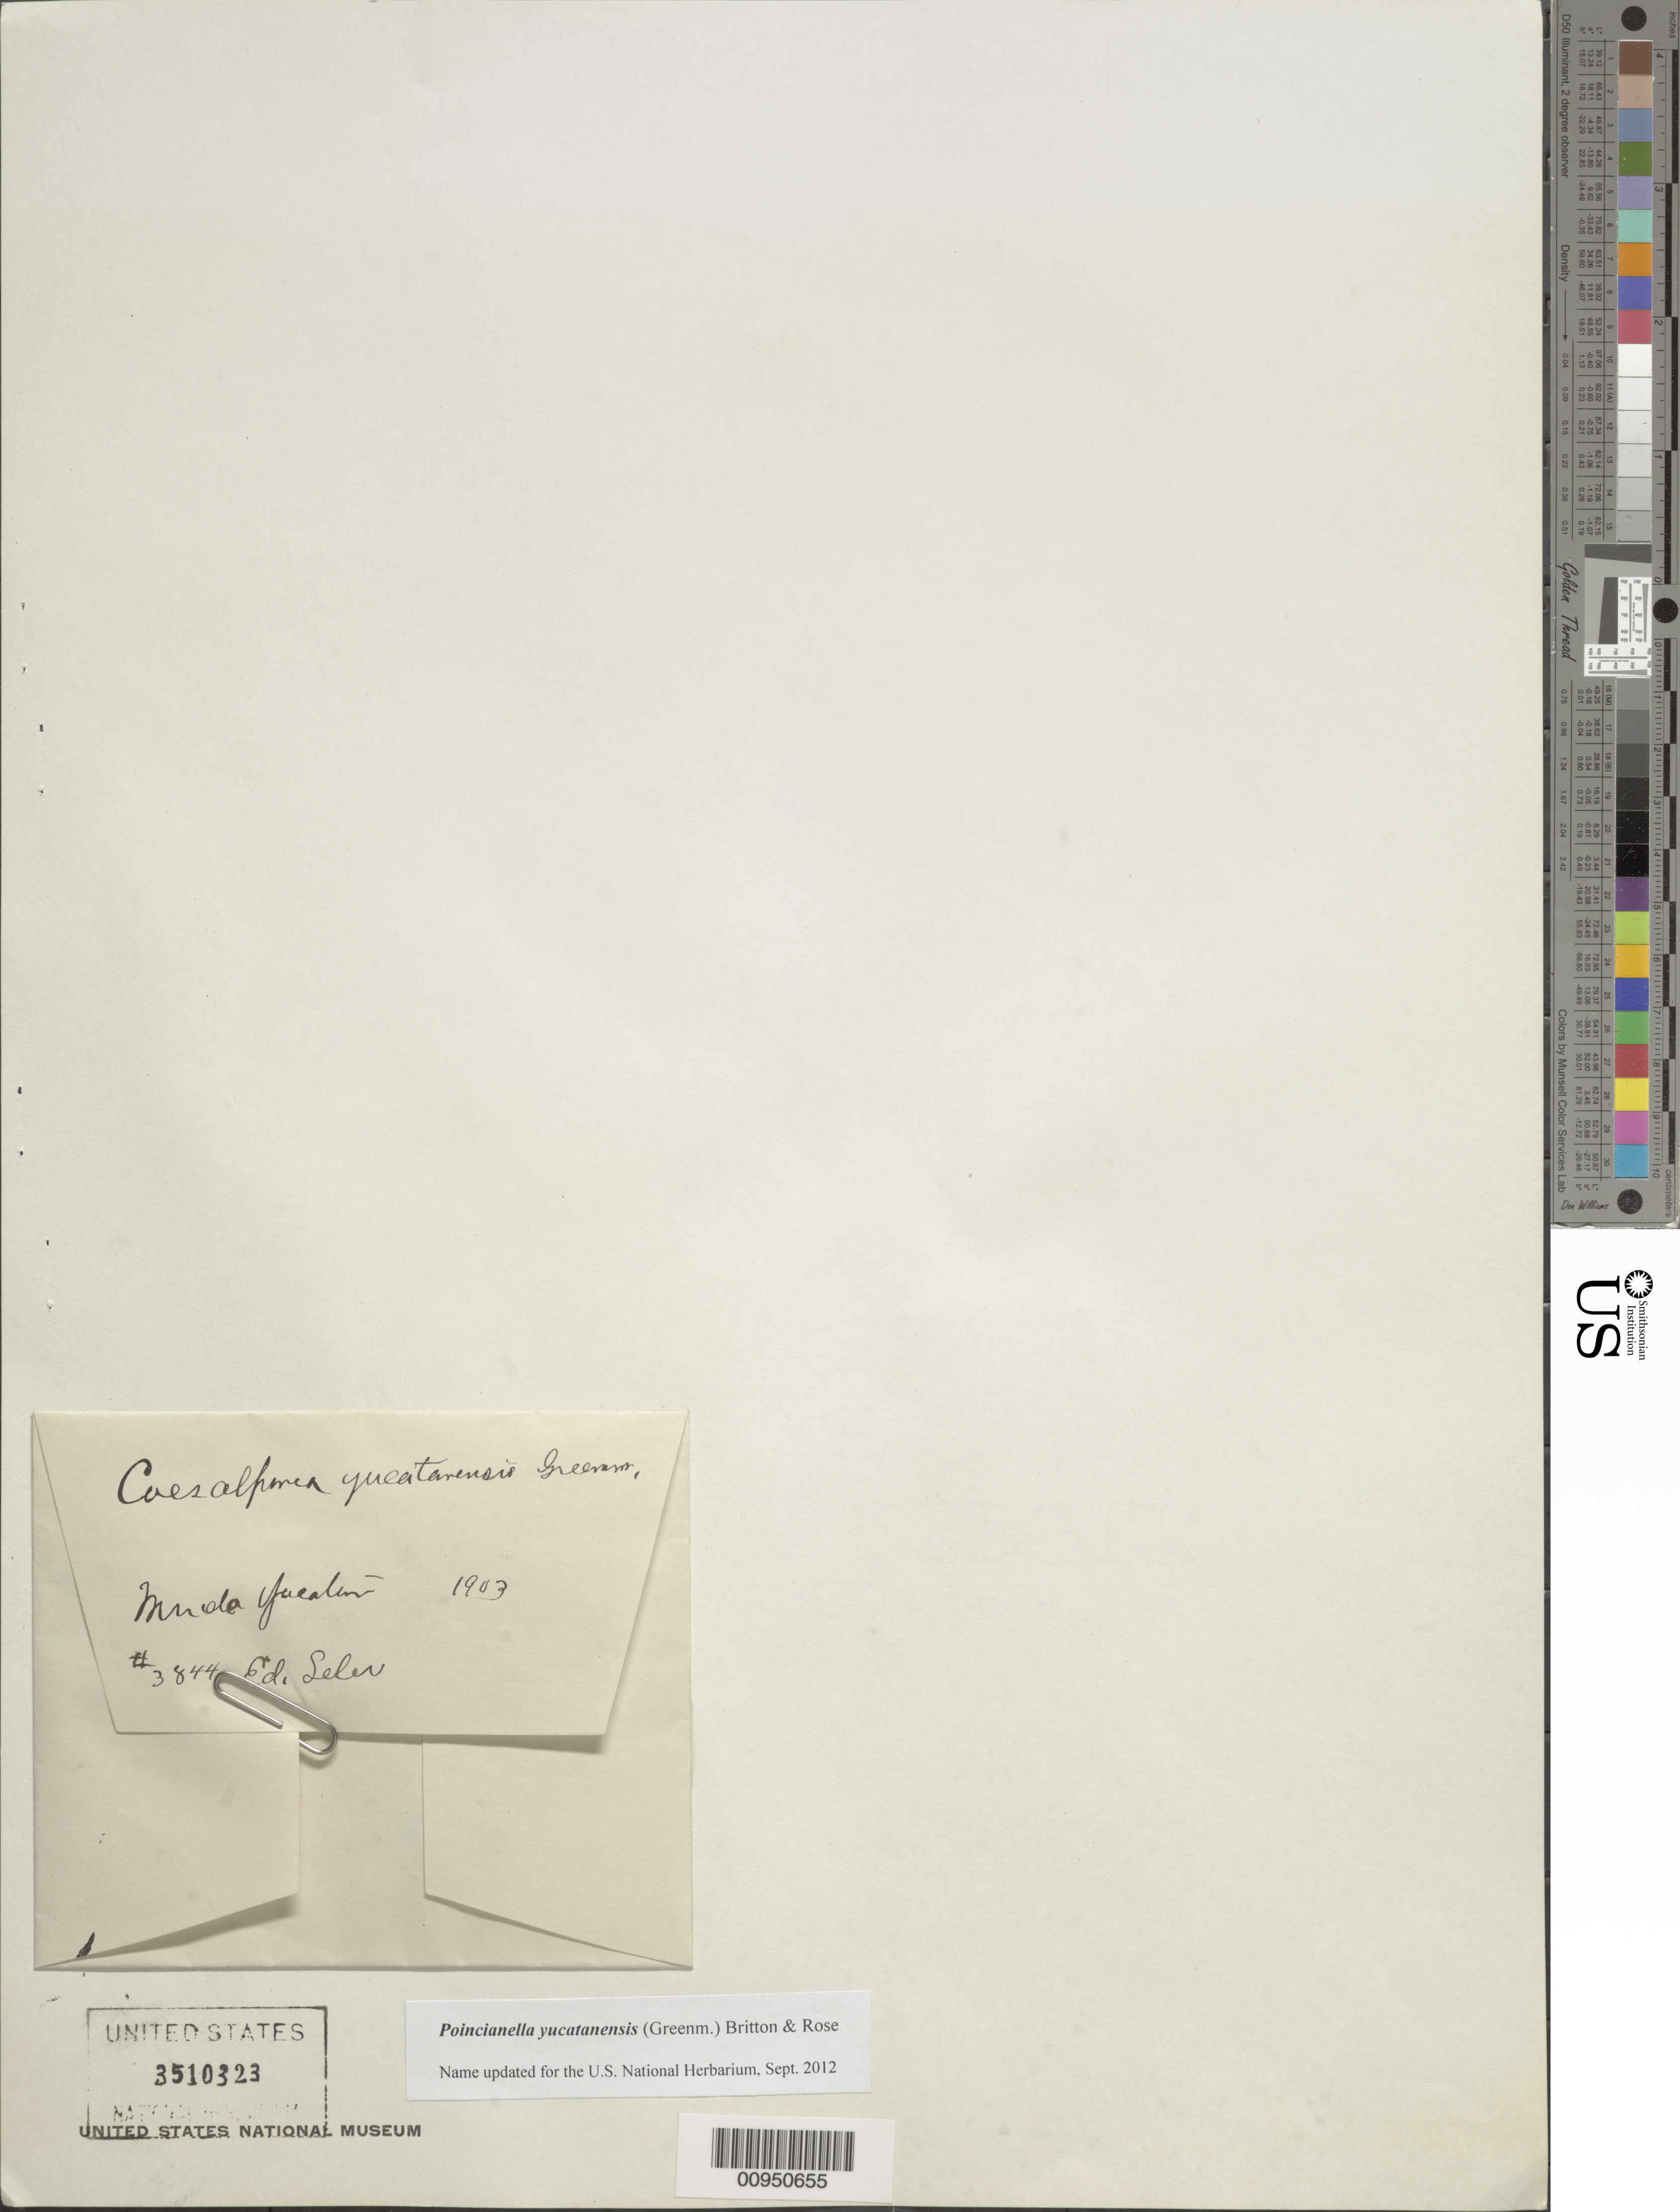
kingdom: Plantae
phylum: Tracheophyta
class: Magnoliopsida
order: Fabales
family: Fabaceae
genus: Erythrostemon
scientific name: Erythrostemon yucatanensis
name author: (Greenm.) Gagnon & G.P. Lewis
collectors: E. G. Seler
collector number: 3844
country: Mexico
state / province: Yucatán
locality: Minda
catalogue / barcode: US 3510323